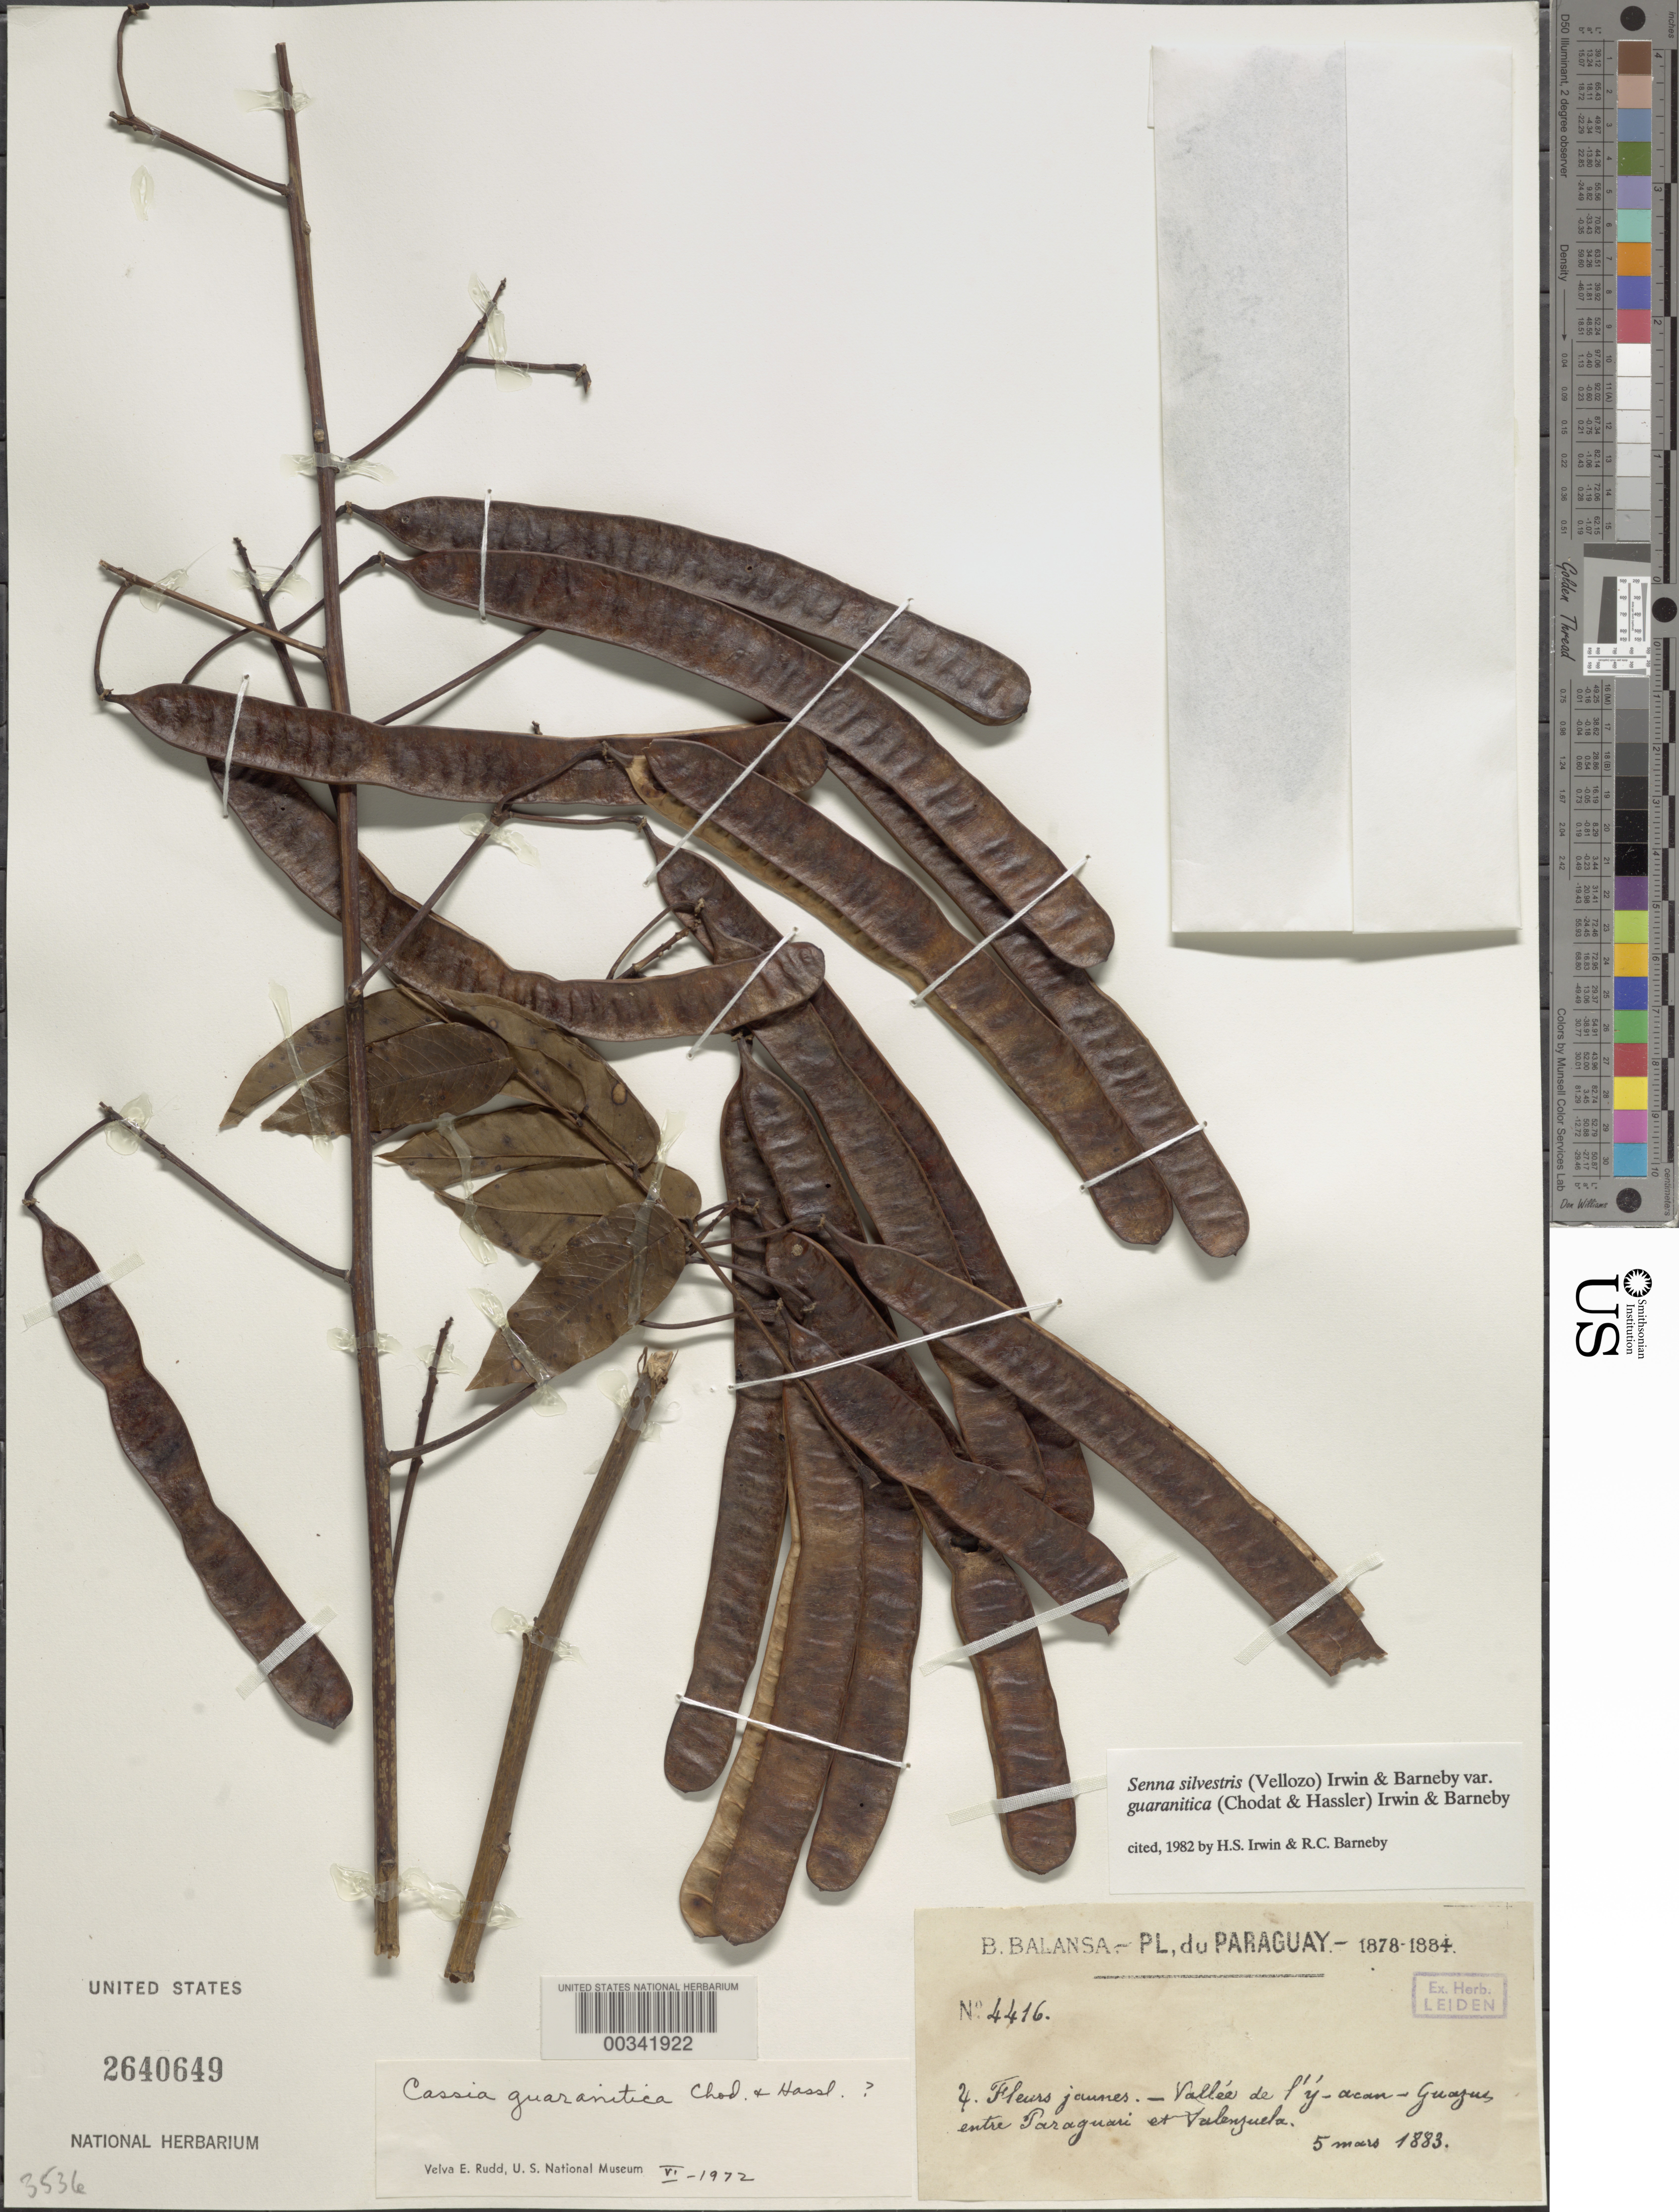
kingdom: Plantae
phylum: Tracheophyta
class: Magnoliopsida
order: Fabales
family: Fabaceae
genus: Senna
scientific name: Senna silvestris var. guaranitica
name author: (Chodat & Hassl.) H.S. Irwin & Barneby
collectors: B. Balansa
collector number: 4416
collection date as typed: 05 Mar 1883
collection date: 1883-03-05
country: Paraguay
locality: Vallee de l'y'-acan-guagus, entre paraguari et venzuela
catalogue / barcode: US 2640649